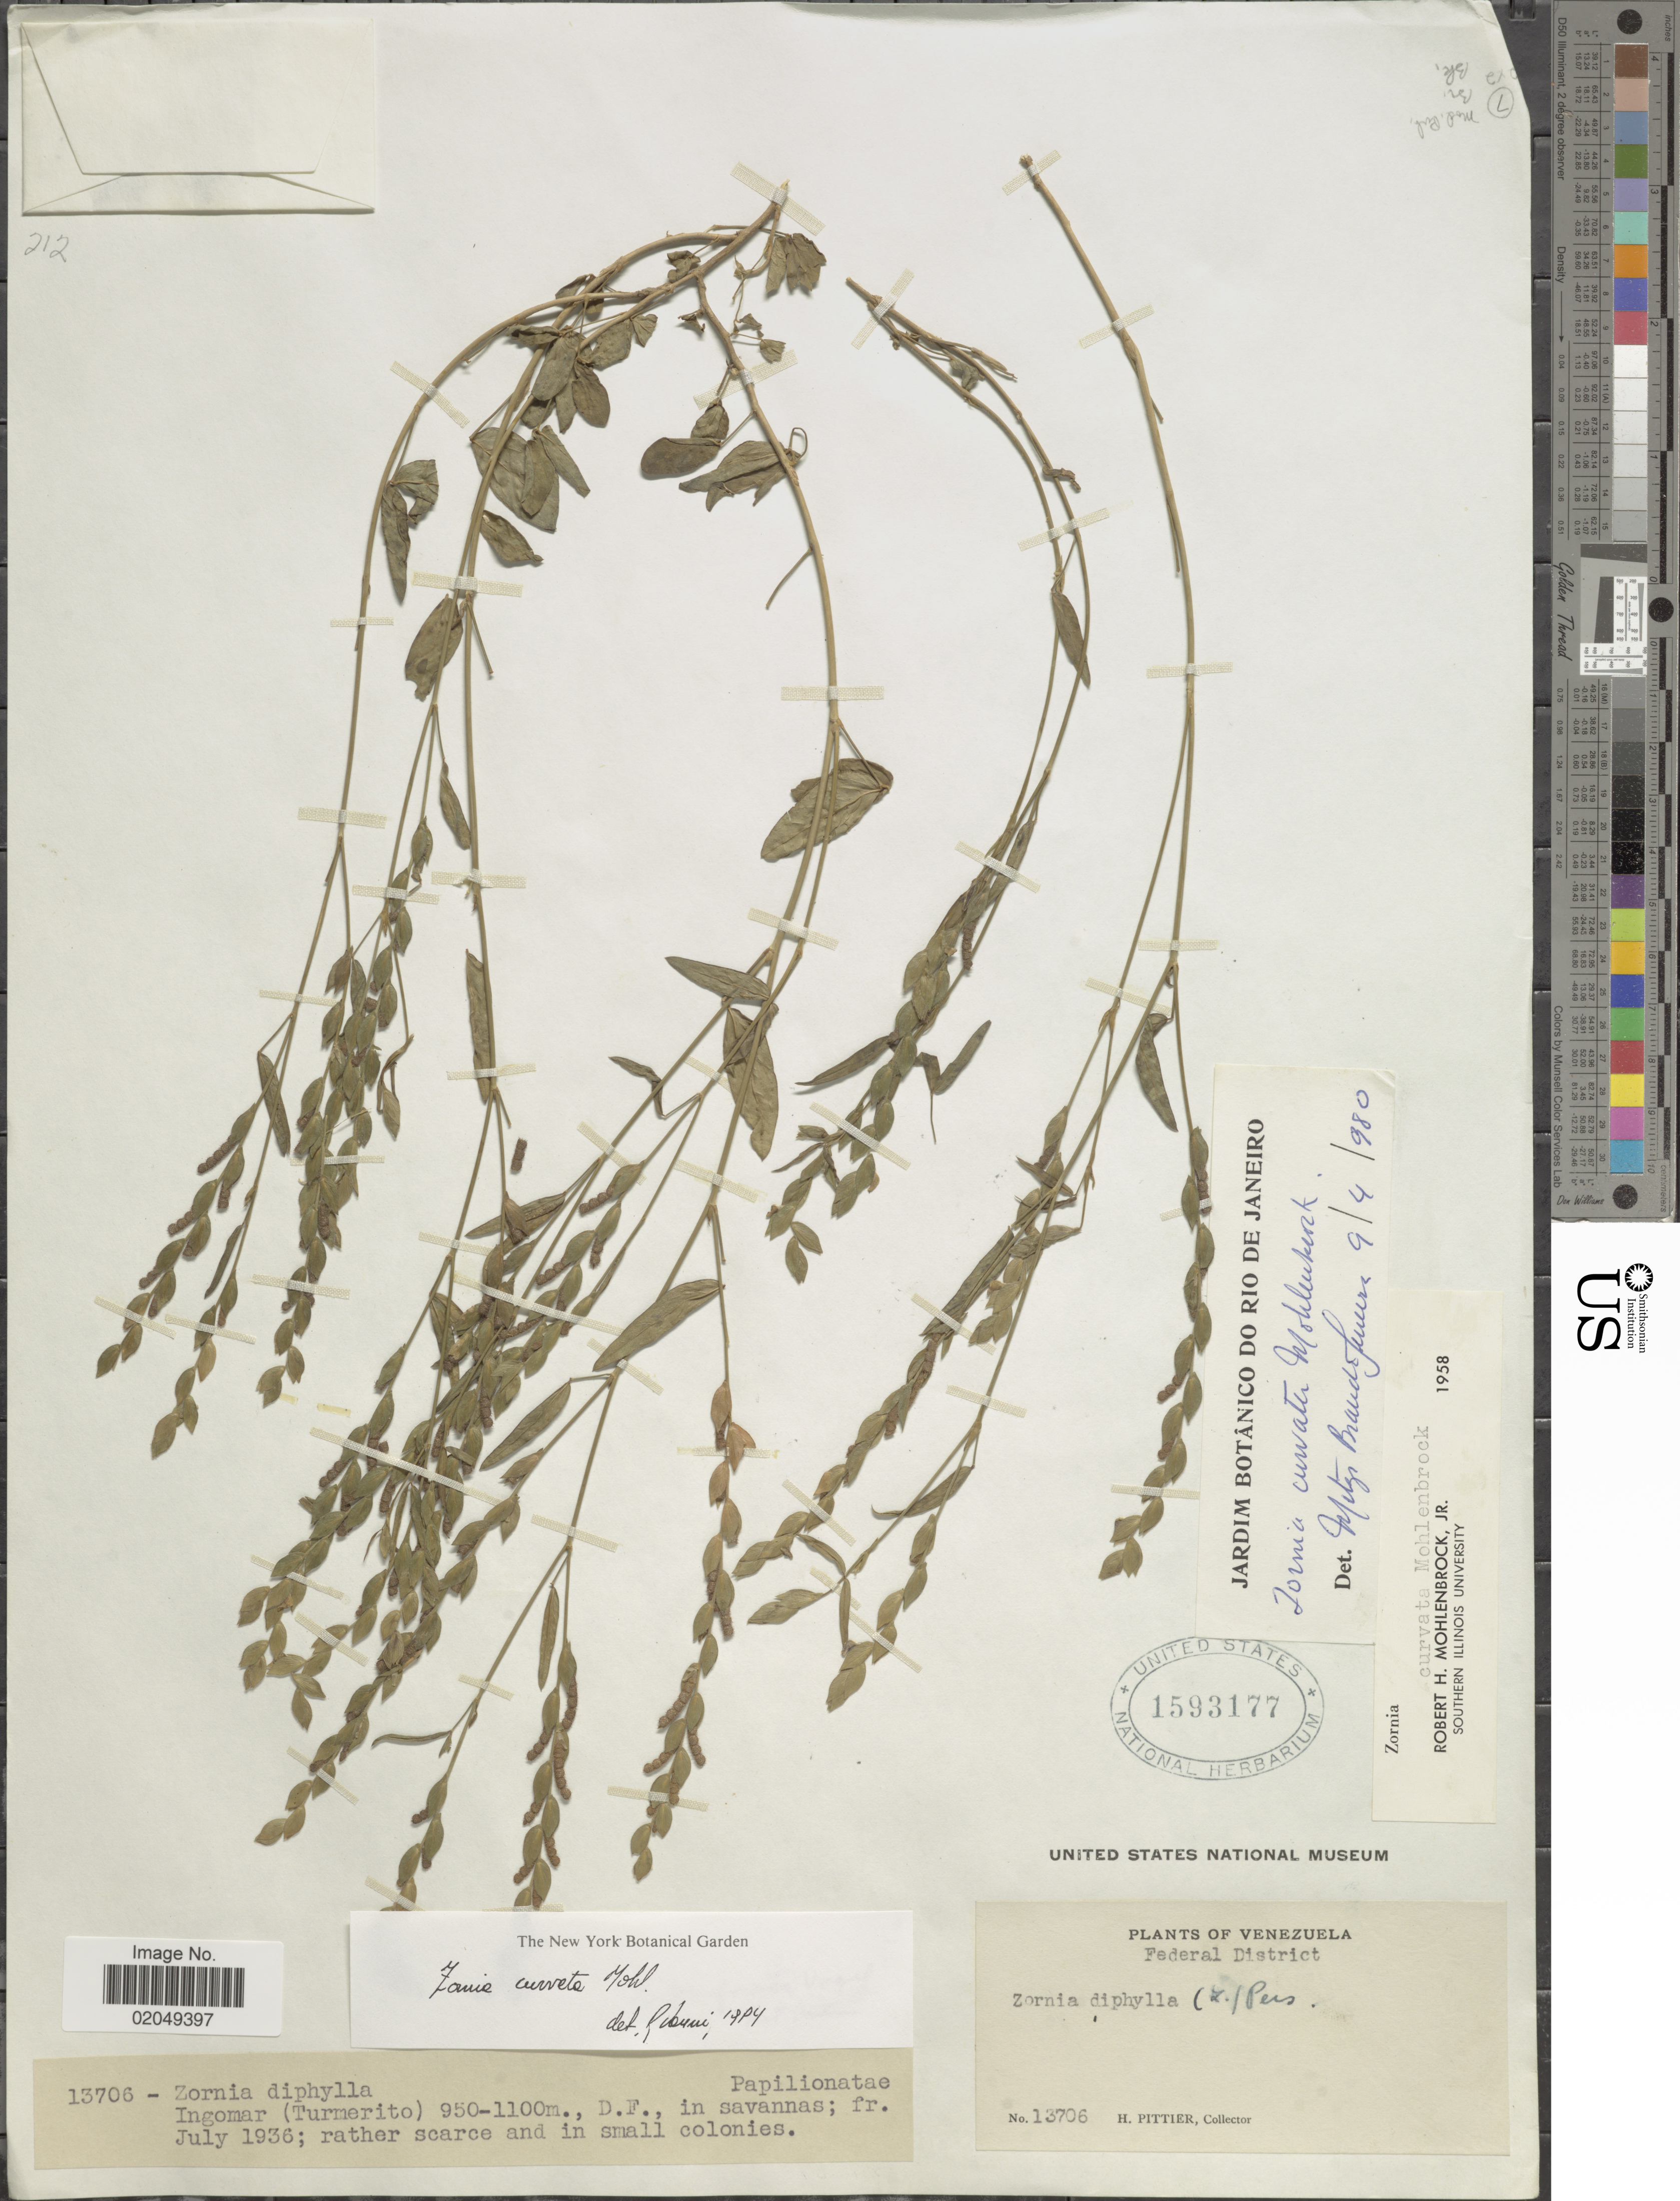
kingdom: Plantae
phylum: Tracheophyta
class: Magnoliopsida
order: Fabales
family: Fabaceae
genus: Zornia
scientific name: Zornia curvata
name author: Mohlenbr.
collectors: H. F. Pittier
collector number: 13706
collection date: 1936-07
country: Mexico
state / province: Distrito Federal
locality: Ingomar (Turmerito), in savannas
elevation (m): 950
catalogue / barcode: US 1593177